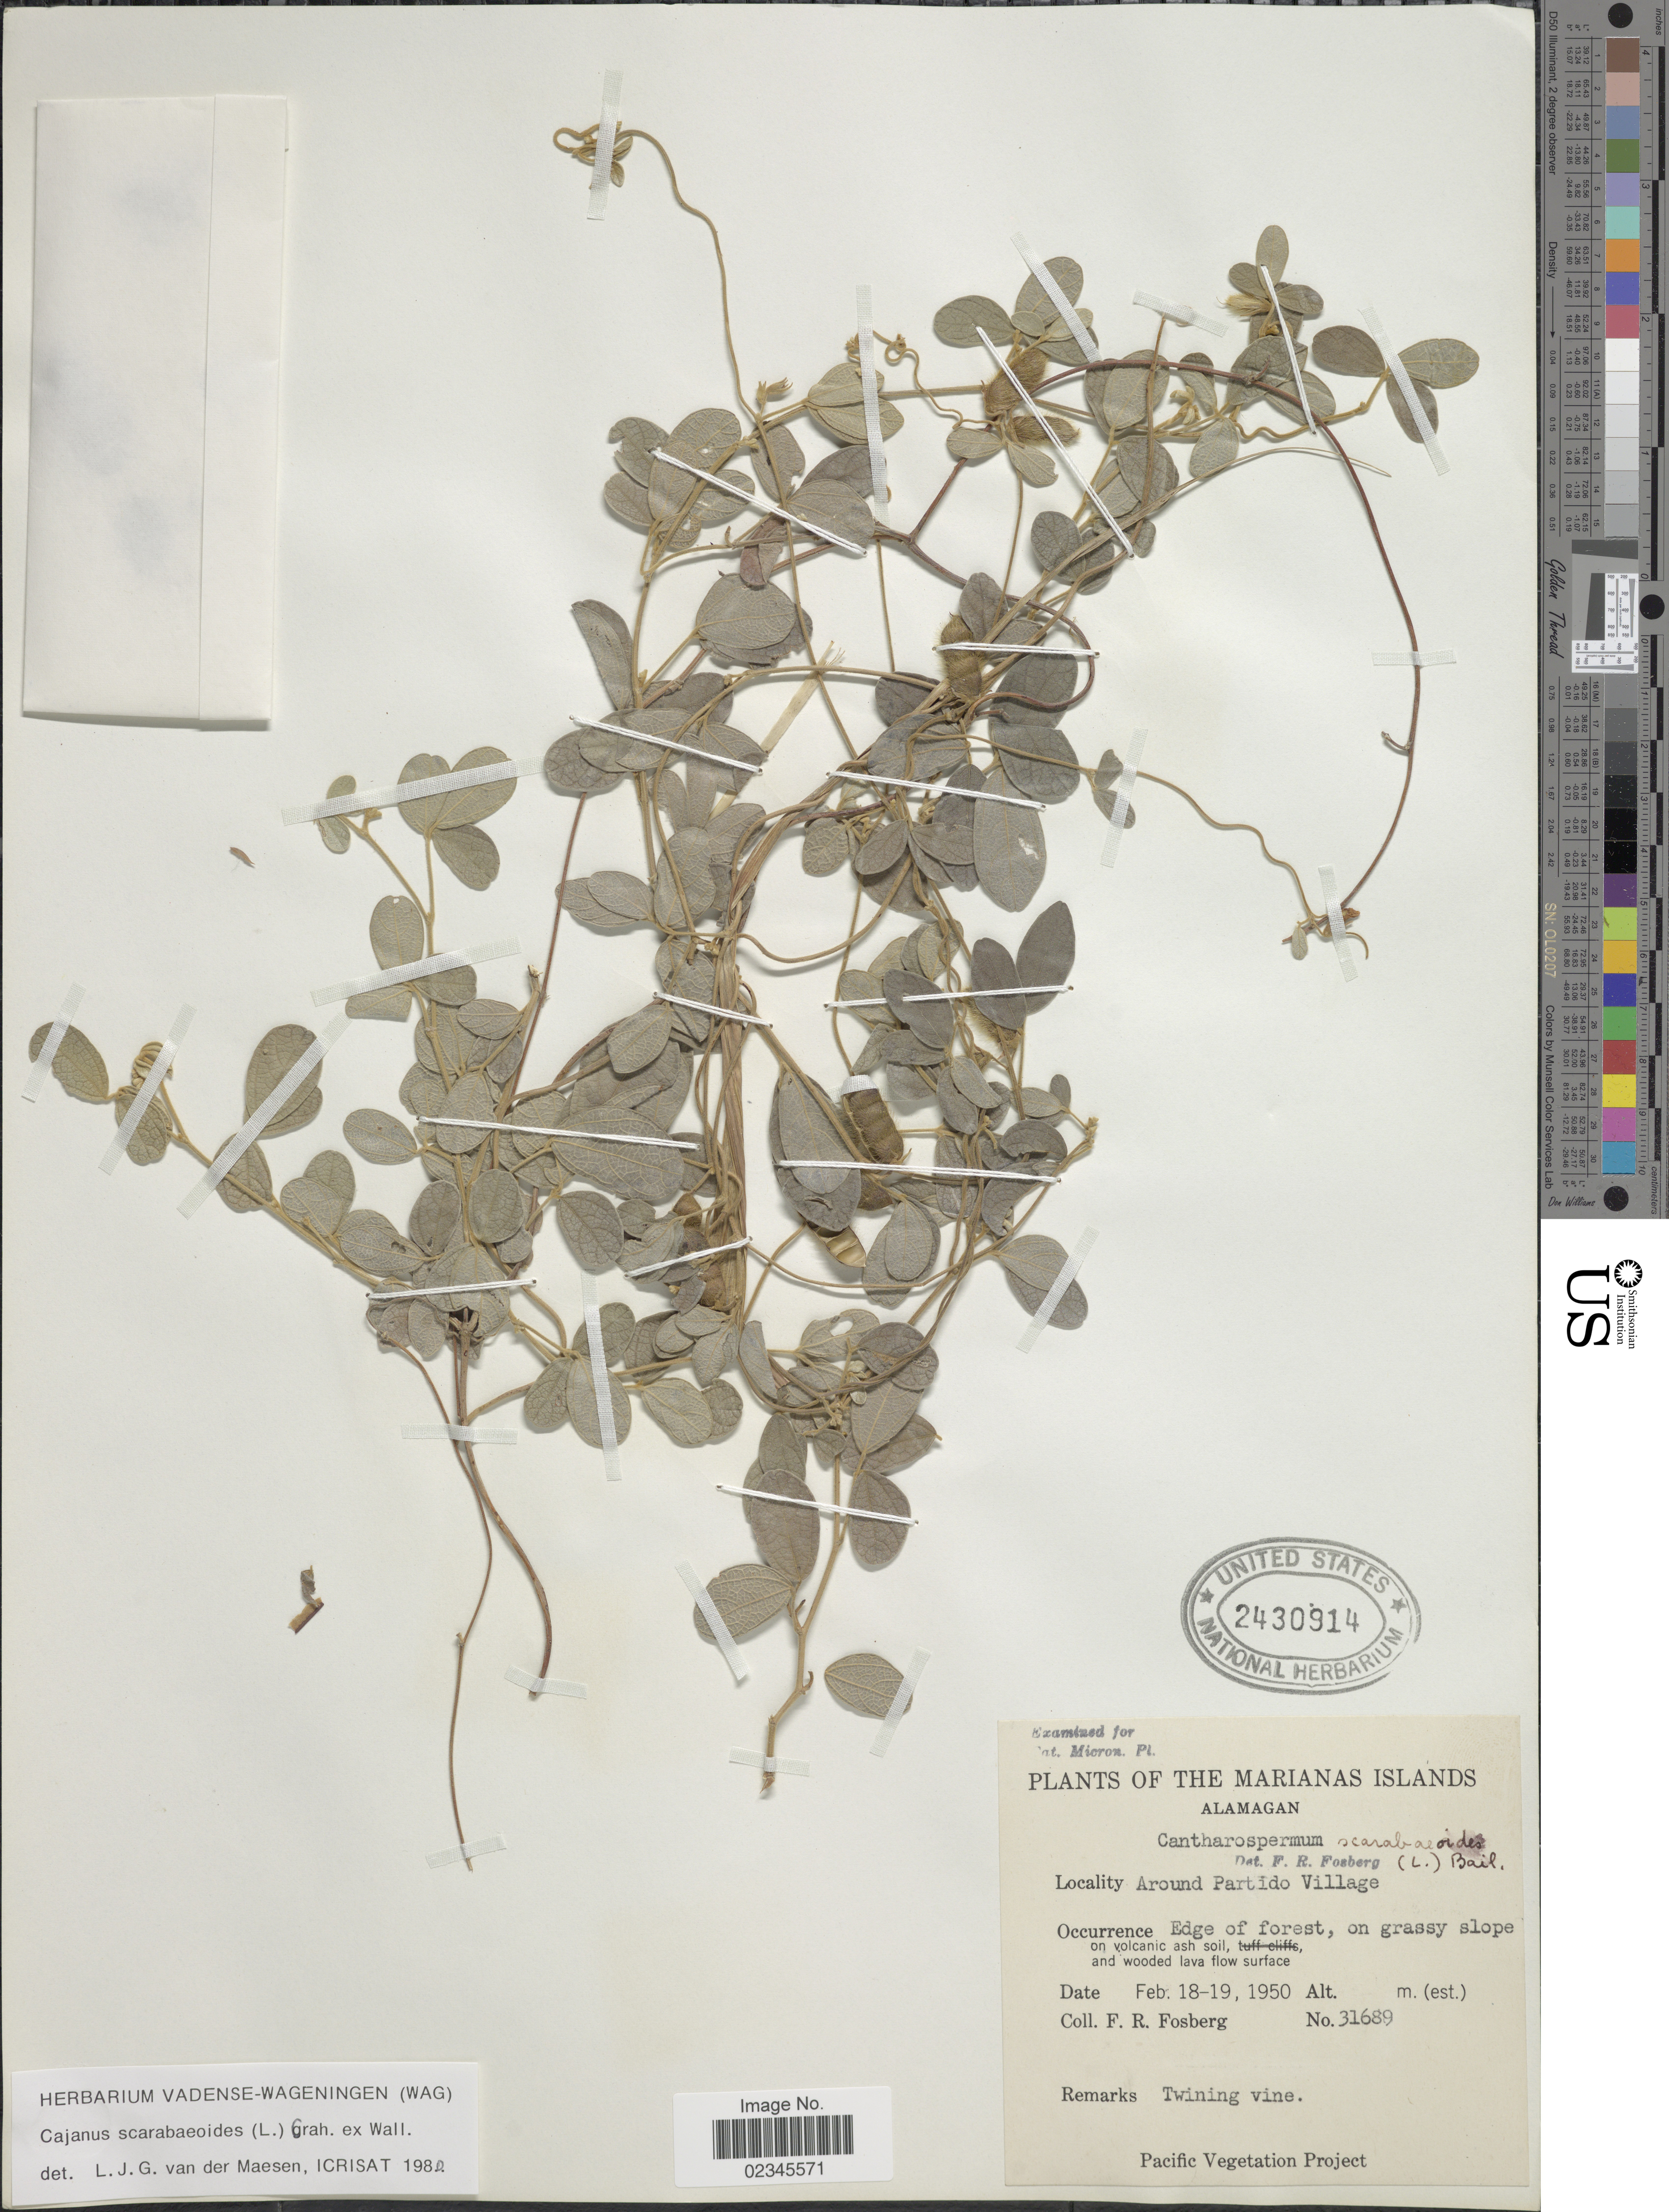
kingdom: Plantae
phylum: Tracheophyta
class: Magnoliopsida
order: Fabales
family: Fabaceae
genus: Cajanus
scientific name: Cajanus scarabaeoides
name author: (L.) Thou. ex Graham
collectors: F. R. Fosberg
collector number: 31689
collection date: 1950-02-18/1950-02-19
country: Northern Mariana Islands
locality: Marianas Islands. Alamagan, Around Partido Village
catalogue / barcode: US 2430914